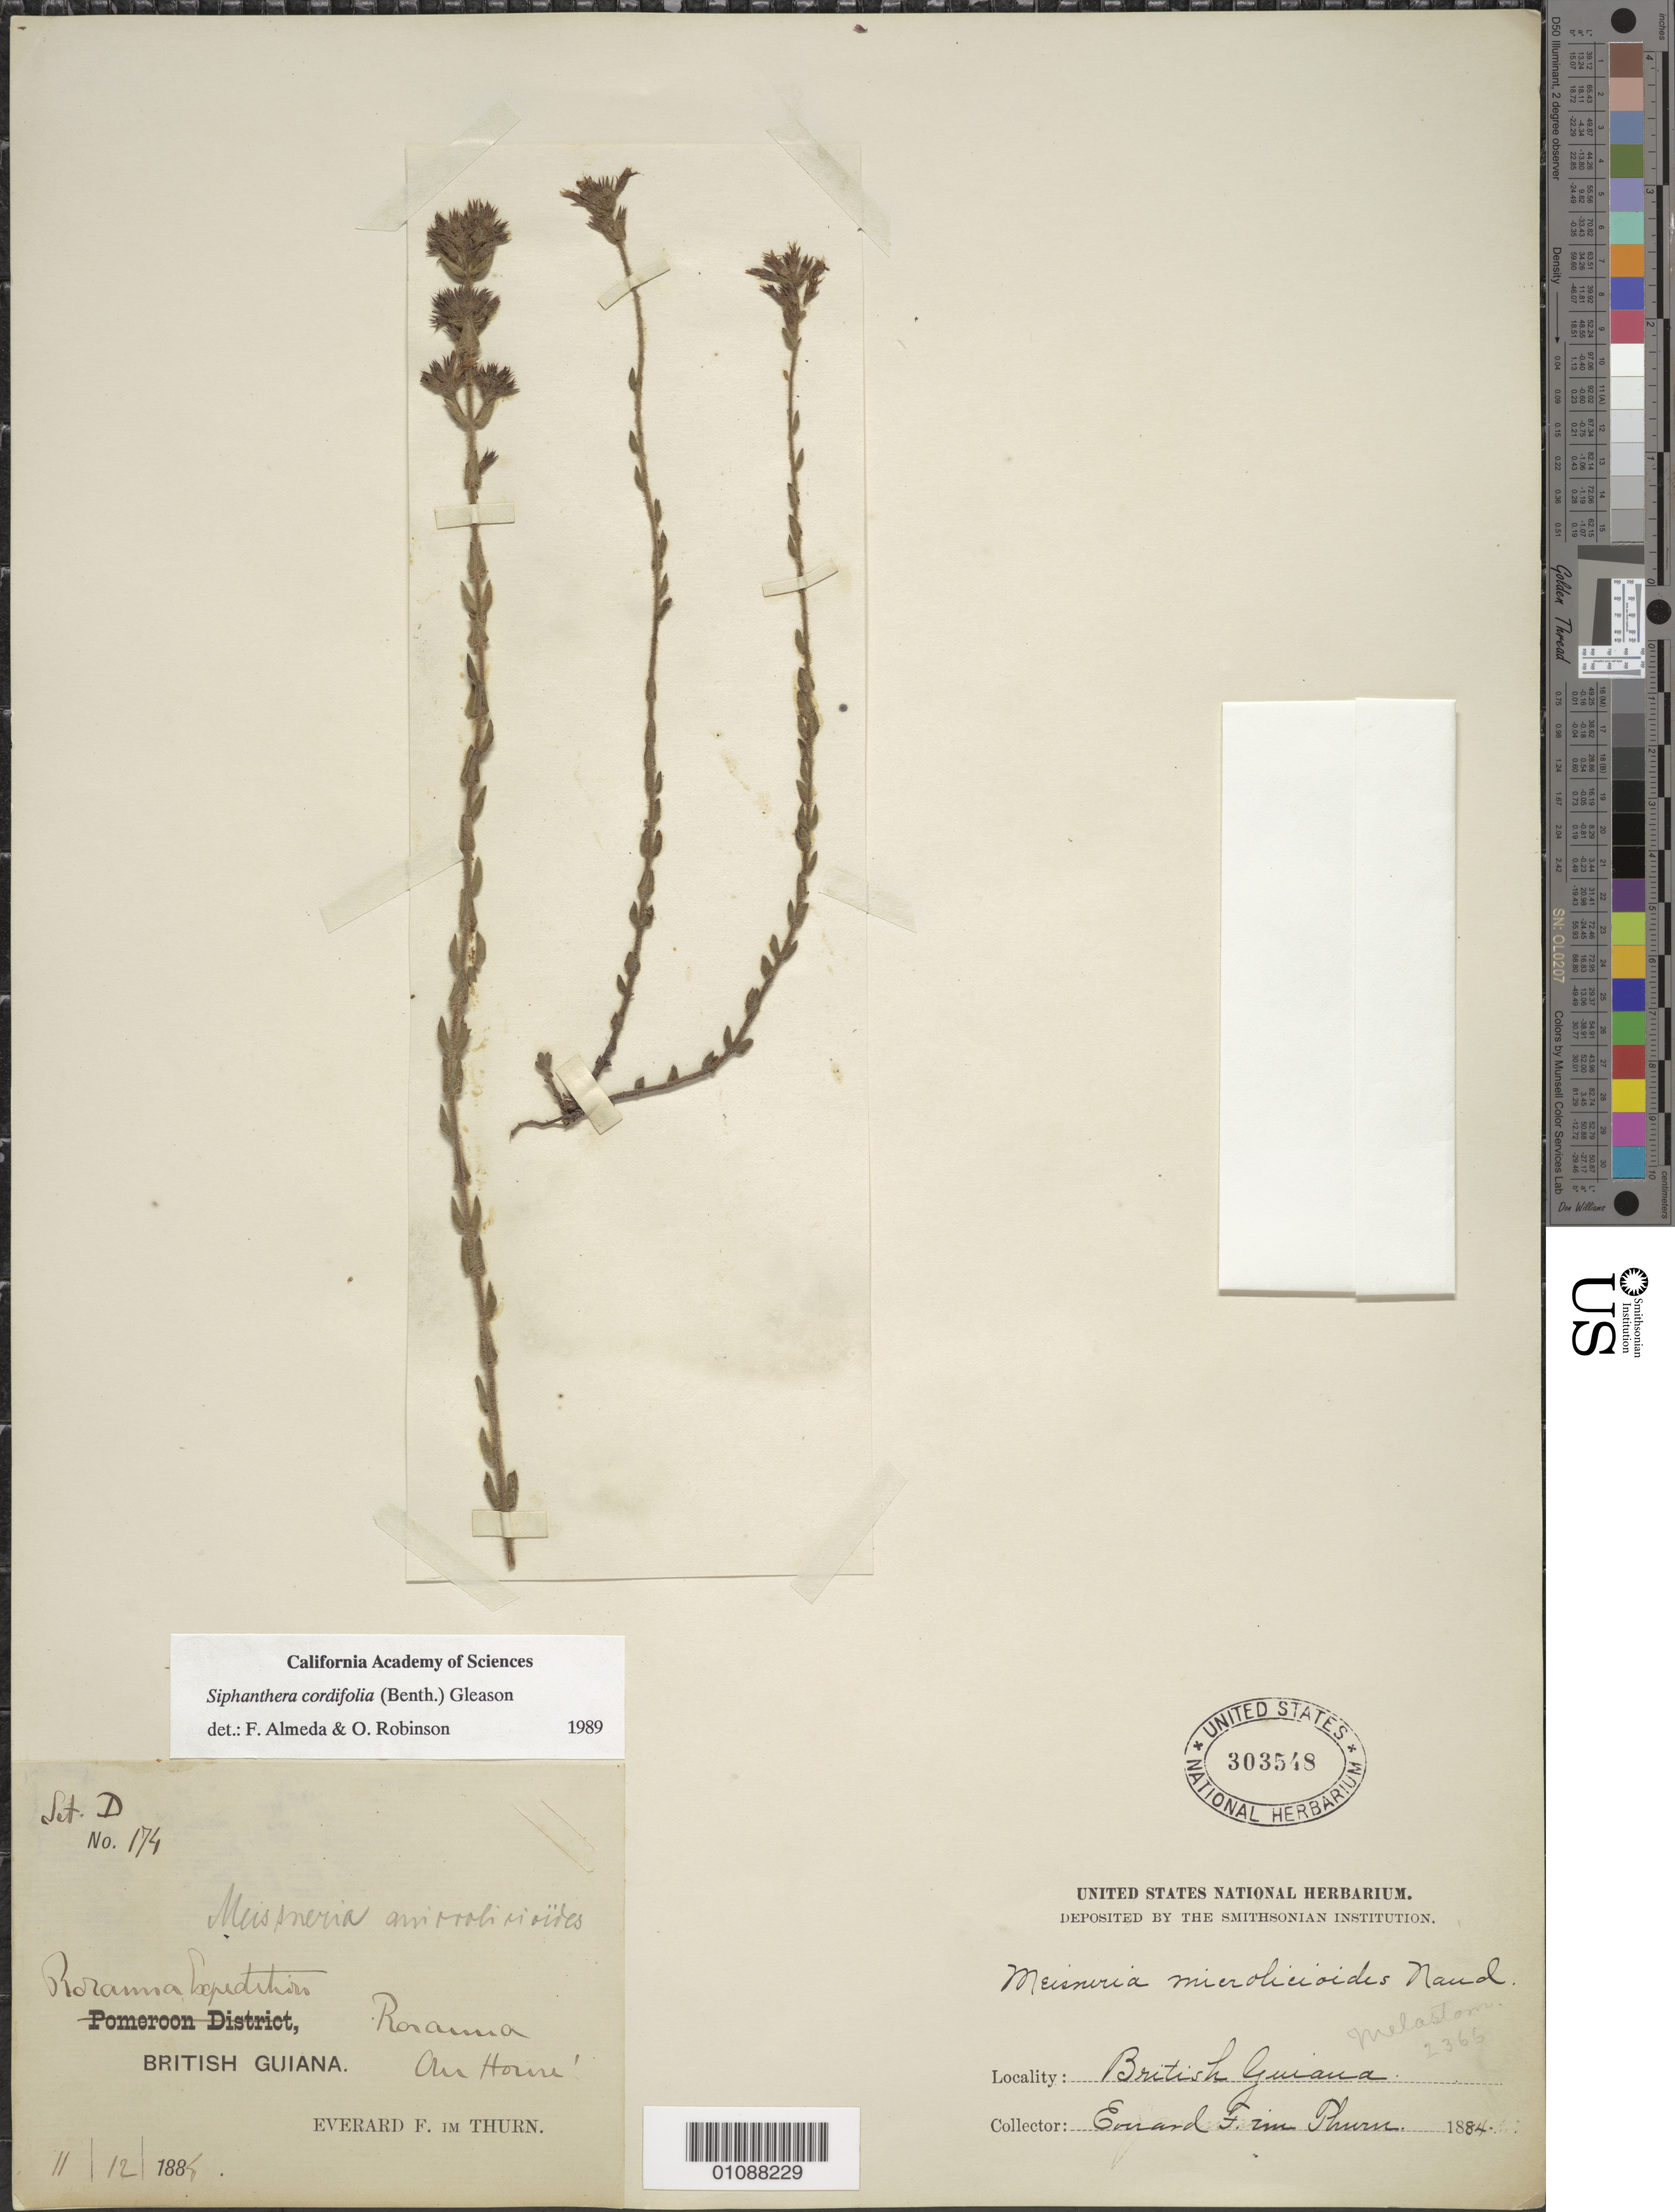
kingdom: Plantae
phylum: Tracheophyta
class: Magnoliopsida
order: Myrtales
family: Melastomataceae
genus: Siphanthera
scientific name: Siphanthera cordifolia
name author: (Benth.) Gleason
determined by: Almeda, F.; Robinson, O. R.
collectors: E. F. im Thurn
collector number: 174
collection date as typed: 12 November 1885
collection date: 1885-11-12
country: Guyana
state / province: Cuyuni-Mazaruni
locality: Mt. Roraima, "Our House"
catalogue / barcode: US 303548